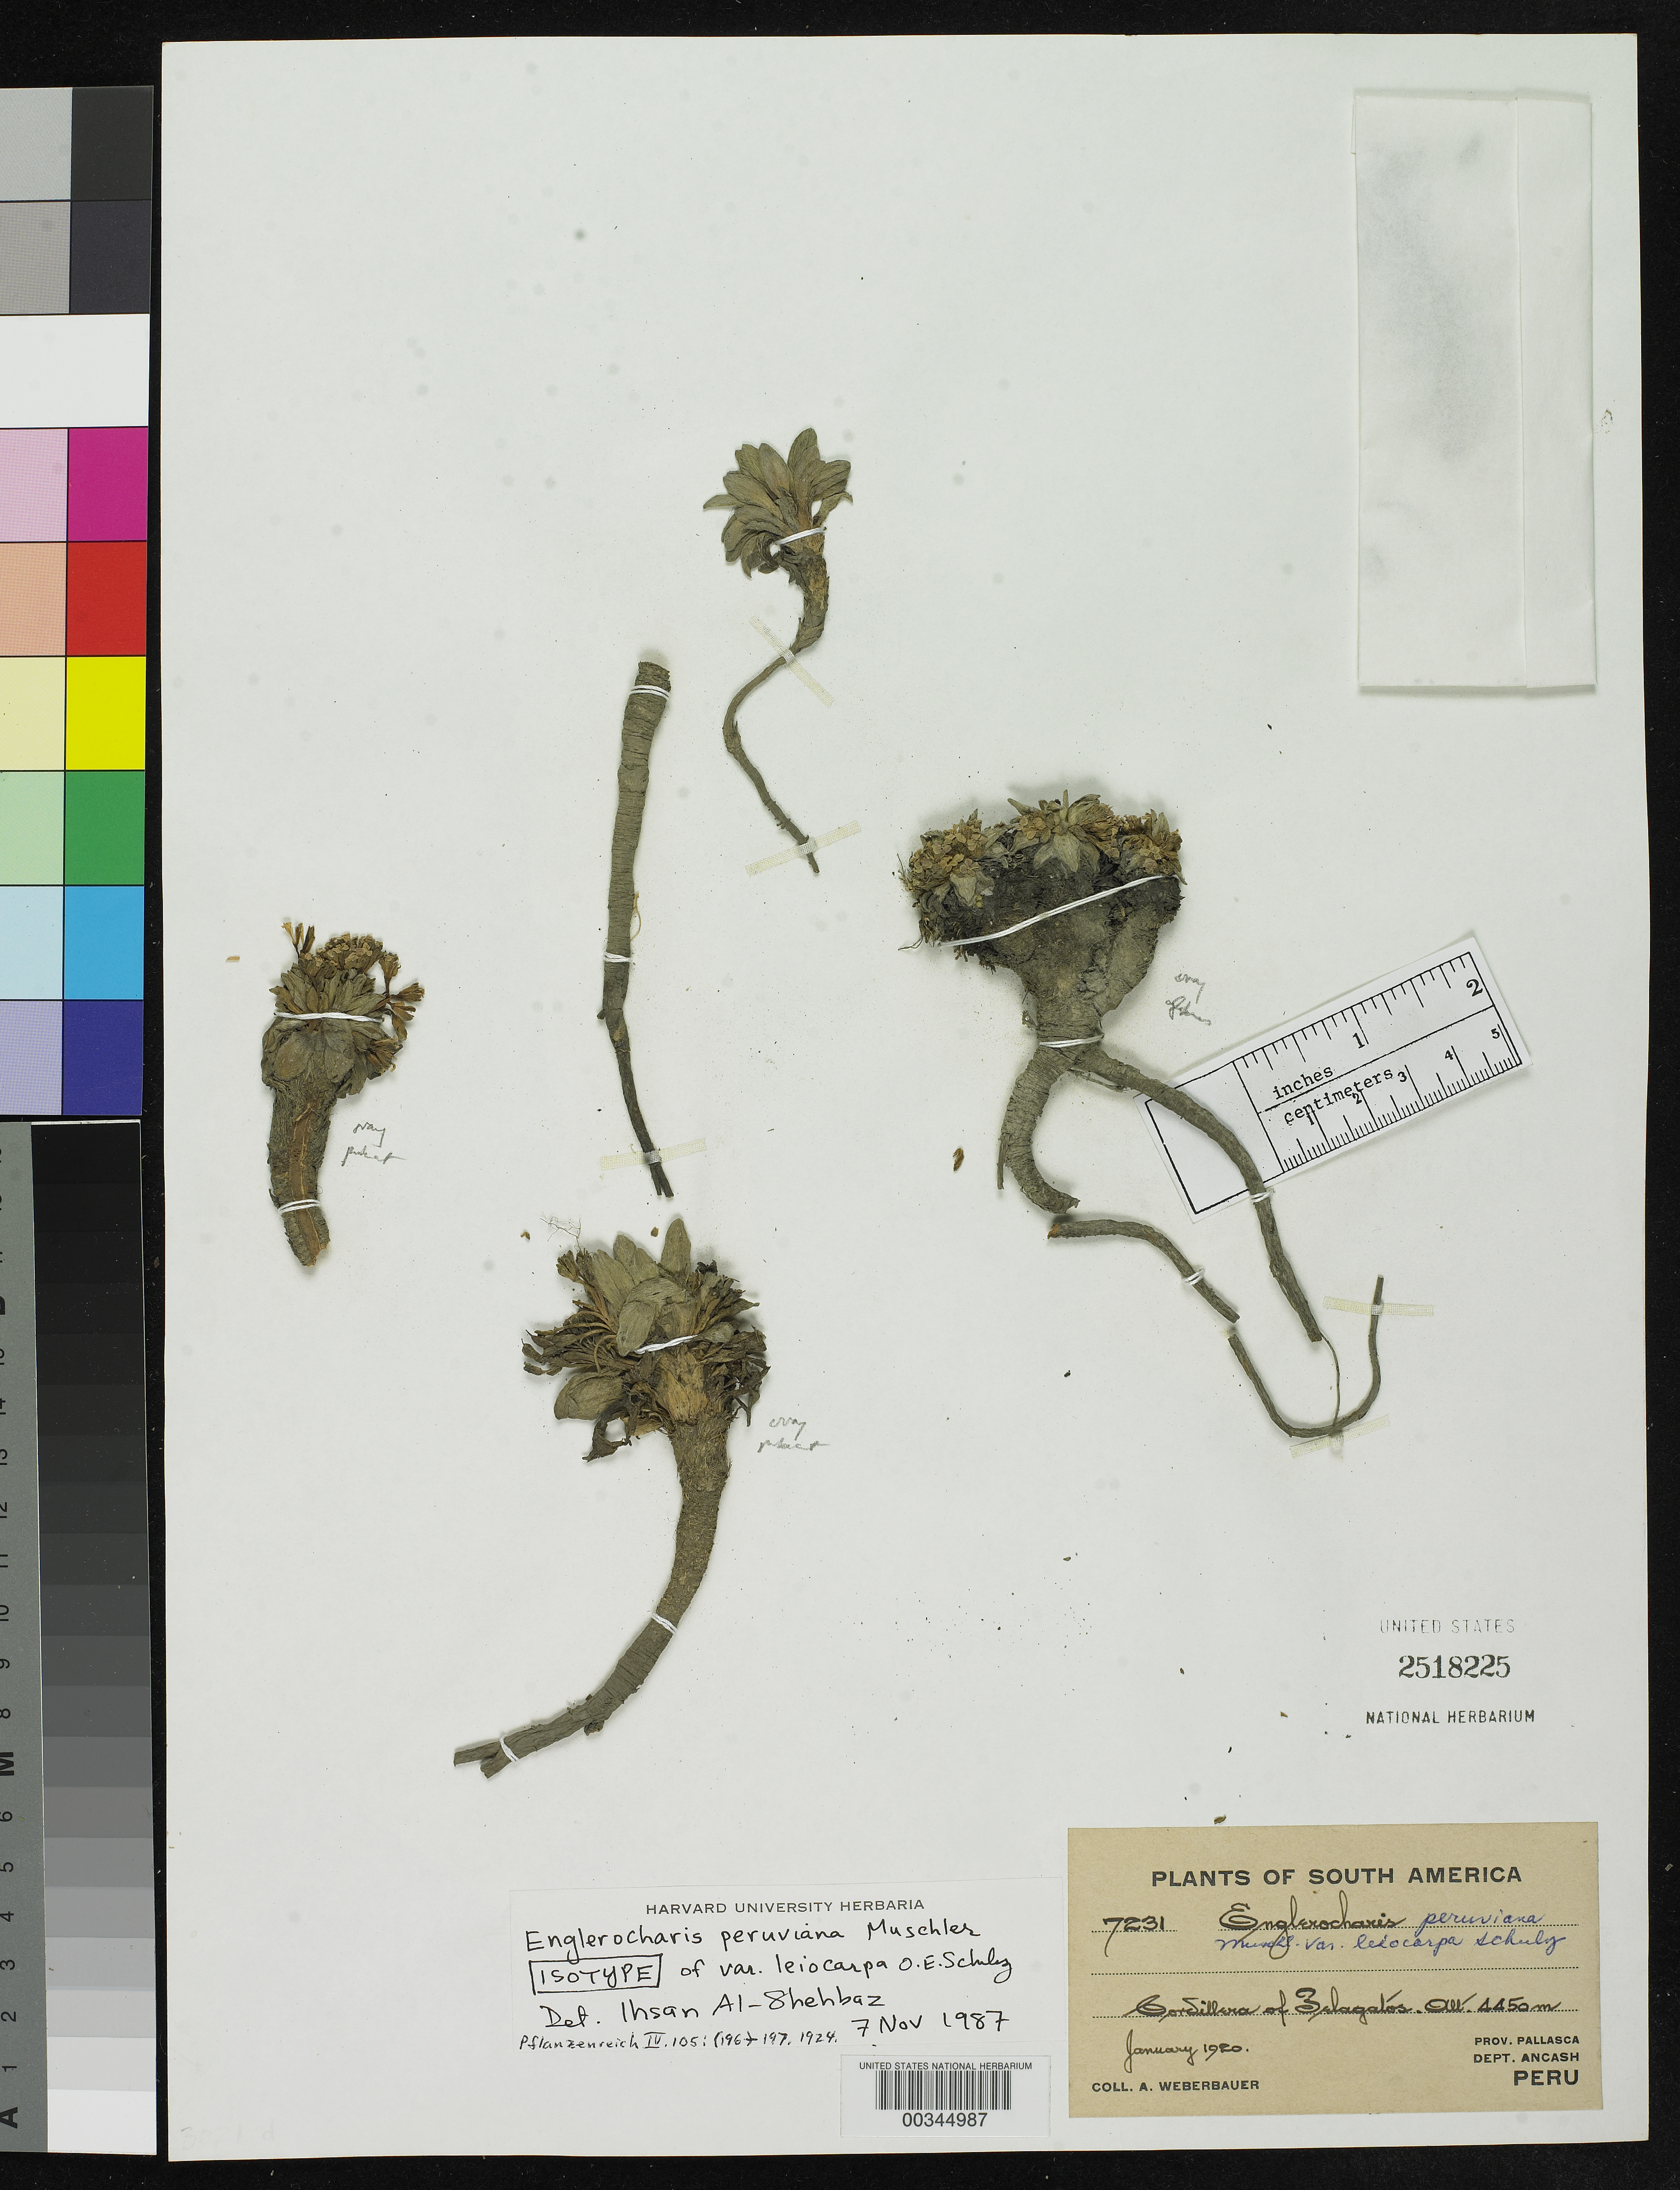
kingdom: Plantae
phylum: Tracheophyta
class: Magnoliopsida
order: Brassicales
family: Brassicaceae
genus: Englerocharis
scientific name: Englerocharis peruviana var. leiocarpa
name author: O.E. Schulz in Engl.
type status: Isotype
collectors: A. Weberbauer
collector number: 7231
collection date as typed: Jan 1920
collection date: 1920-01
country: Peru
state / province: Ancash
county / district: Pallasca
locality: Cordillera of Bulagalos [?]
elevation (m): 4450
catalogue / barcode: US 2518225